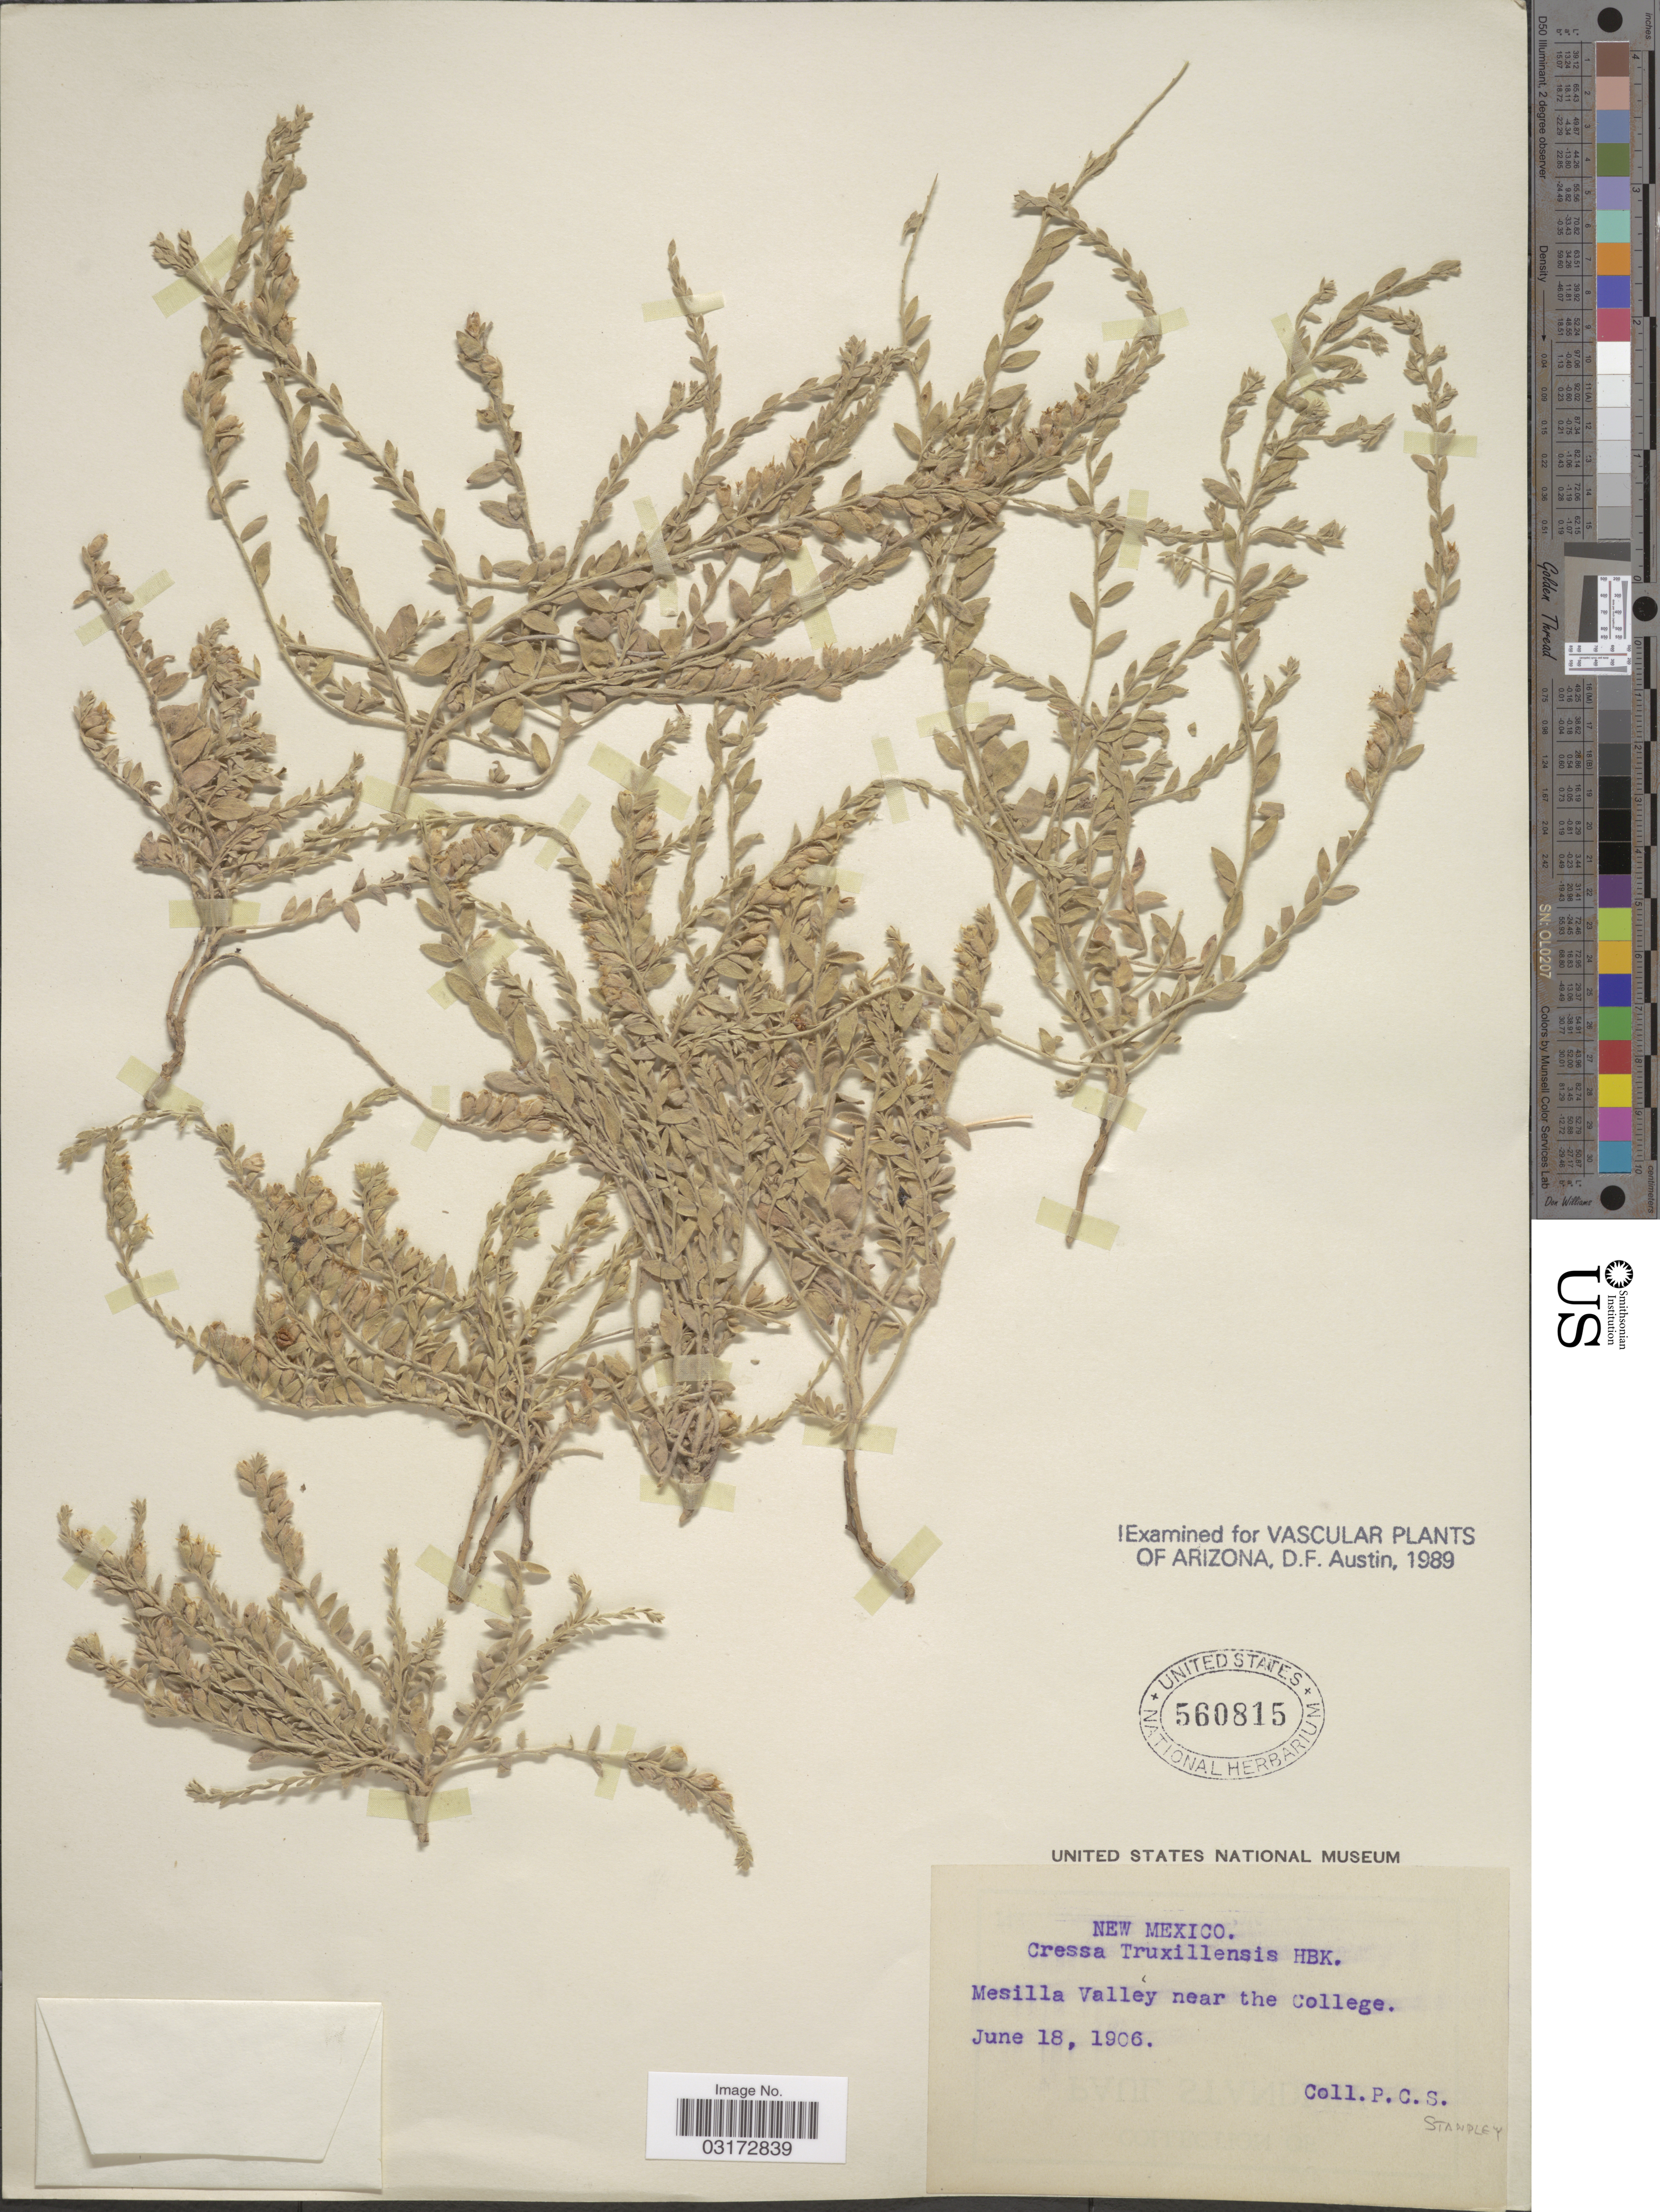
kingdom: Plantae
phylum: Tracheophyta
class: Magnoliopsida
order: Solanales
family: Convolvulaceae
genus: Cressa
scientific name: Cressa truxillensis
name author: Kunth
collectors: P. C. Standley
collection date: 1906-06-18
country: United States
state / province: New Mexico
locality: Mesilla Valley near the College.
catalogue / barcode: US 560815